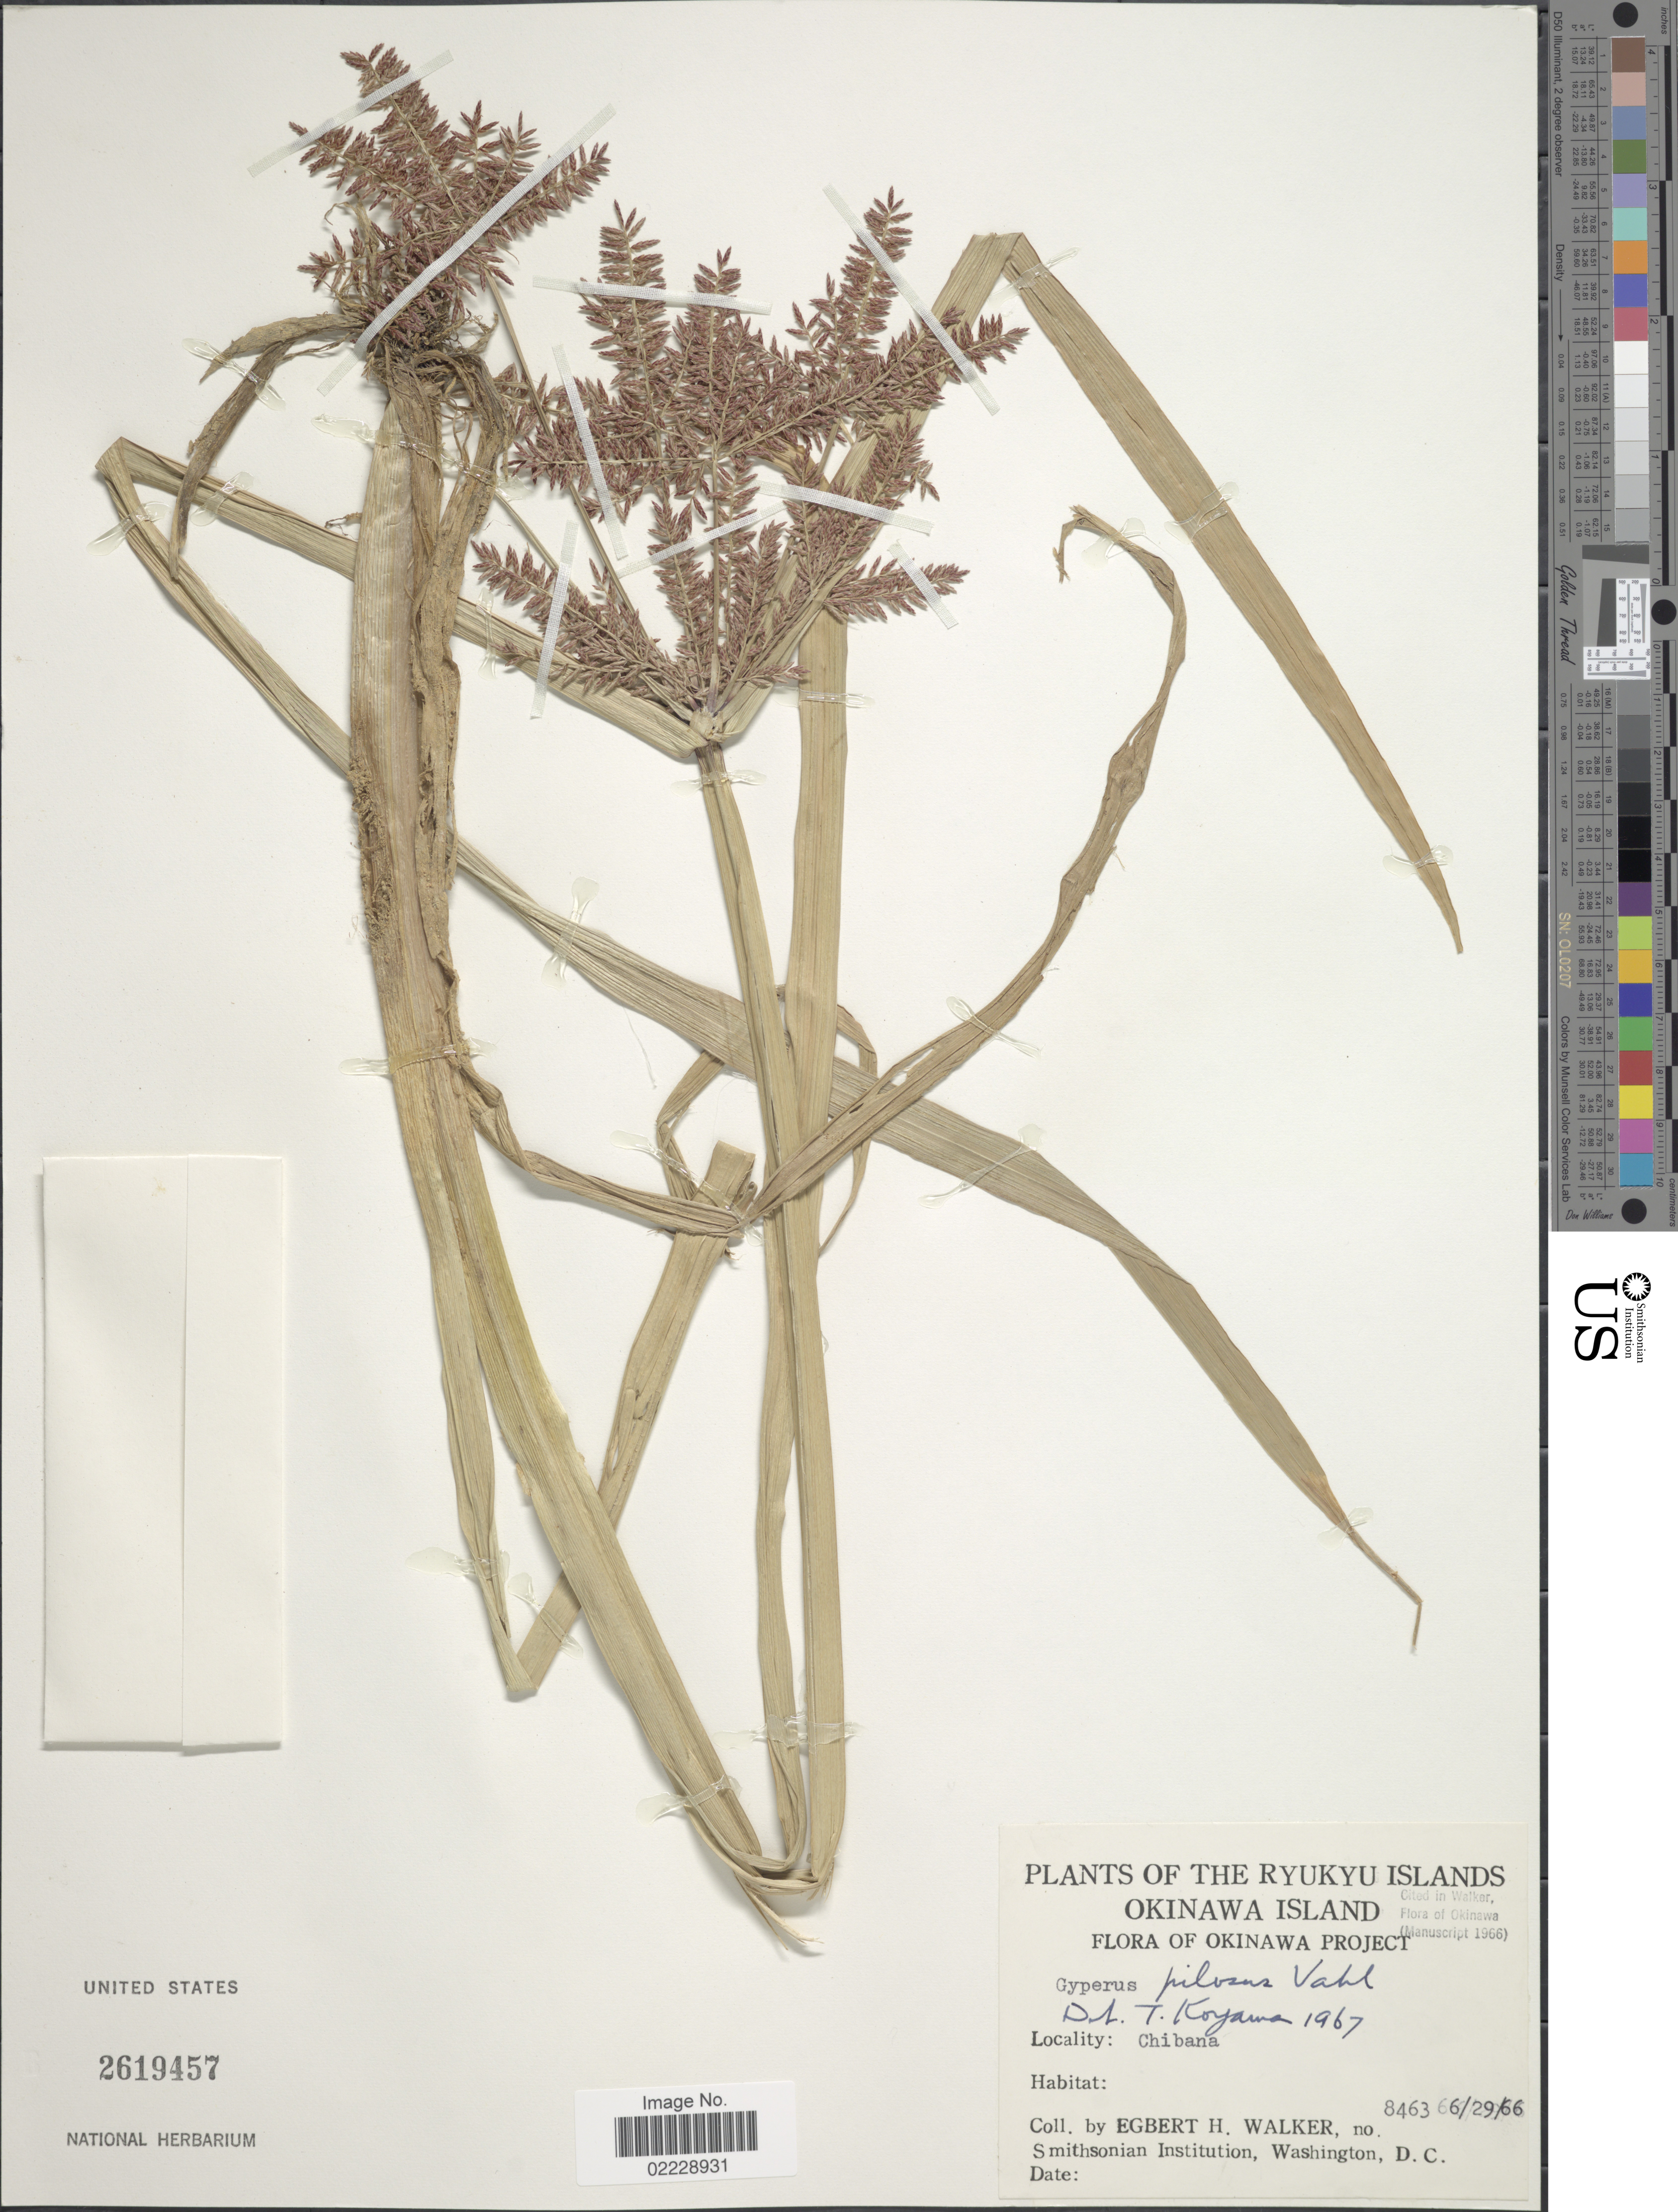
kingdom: Plantae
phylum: Tracheophyta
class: Liliopsida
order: Poales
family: Cyperaceae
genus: Cyperus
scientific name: Cyperus pilosus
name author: Vahl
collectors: E. H. Walker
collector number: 8463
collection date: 1966-06-29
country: Japan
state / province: Okinawa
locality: Ryukyu Islands. Okinawa Island. Chibana.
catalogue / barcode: US 2619457